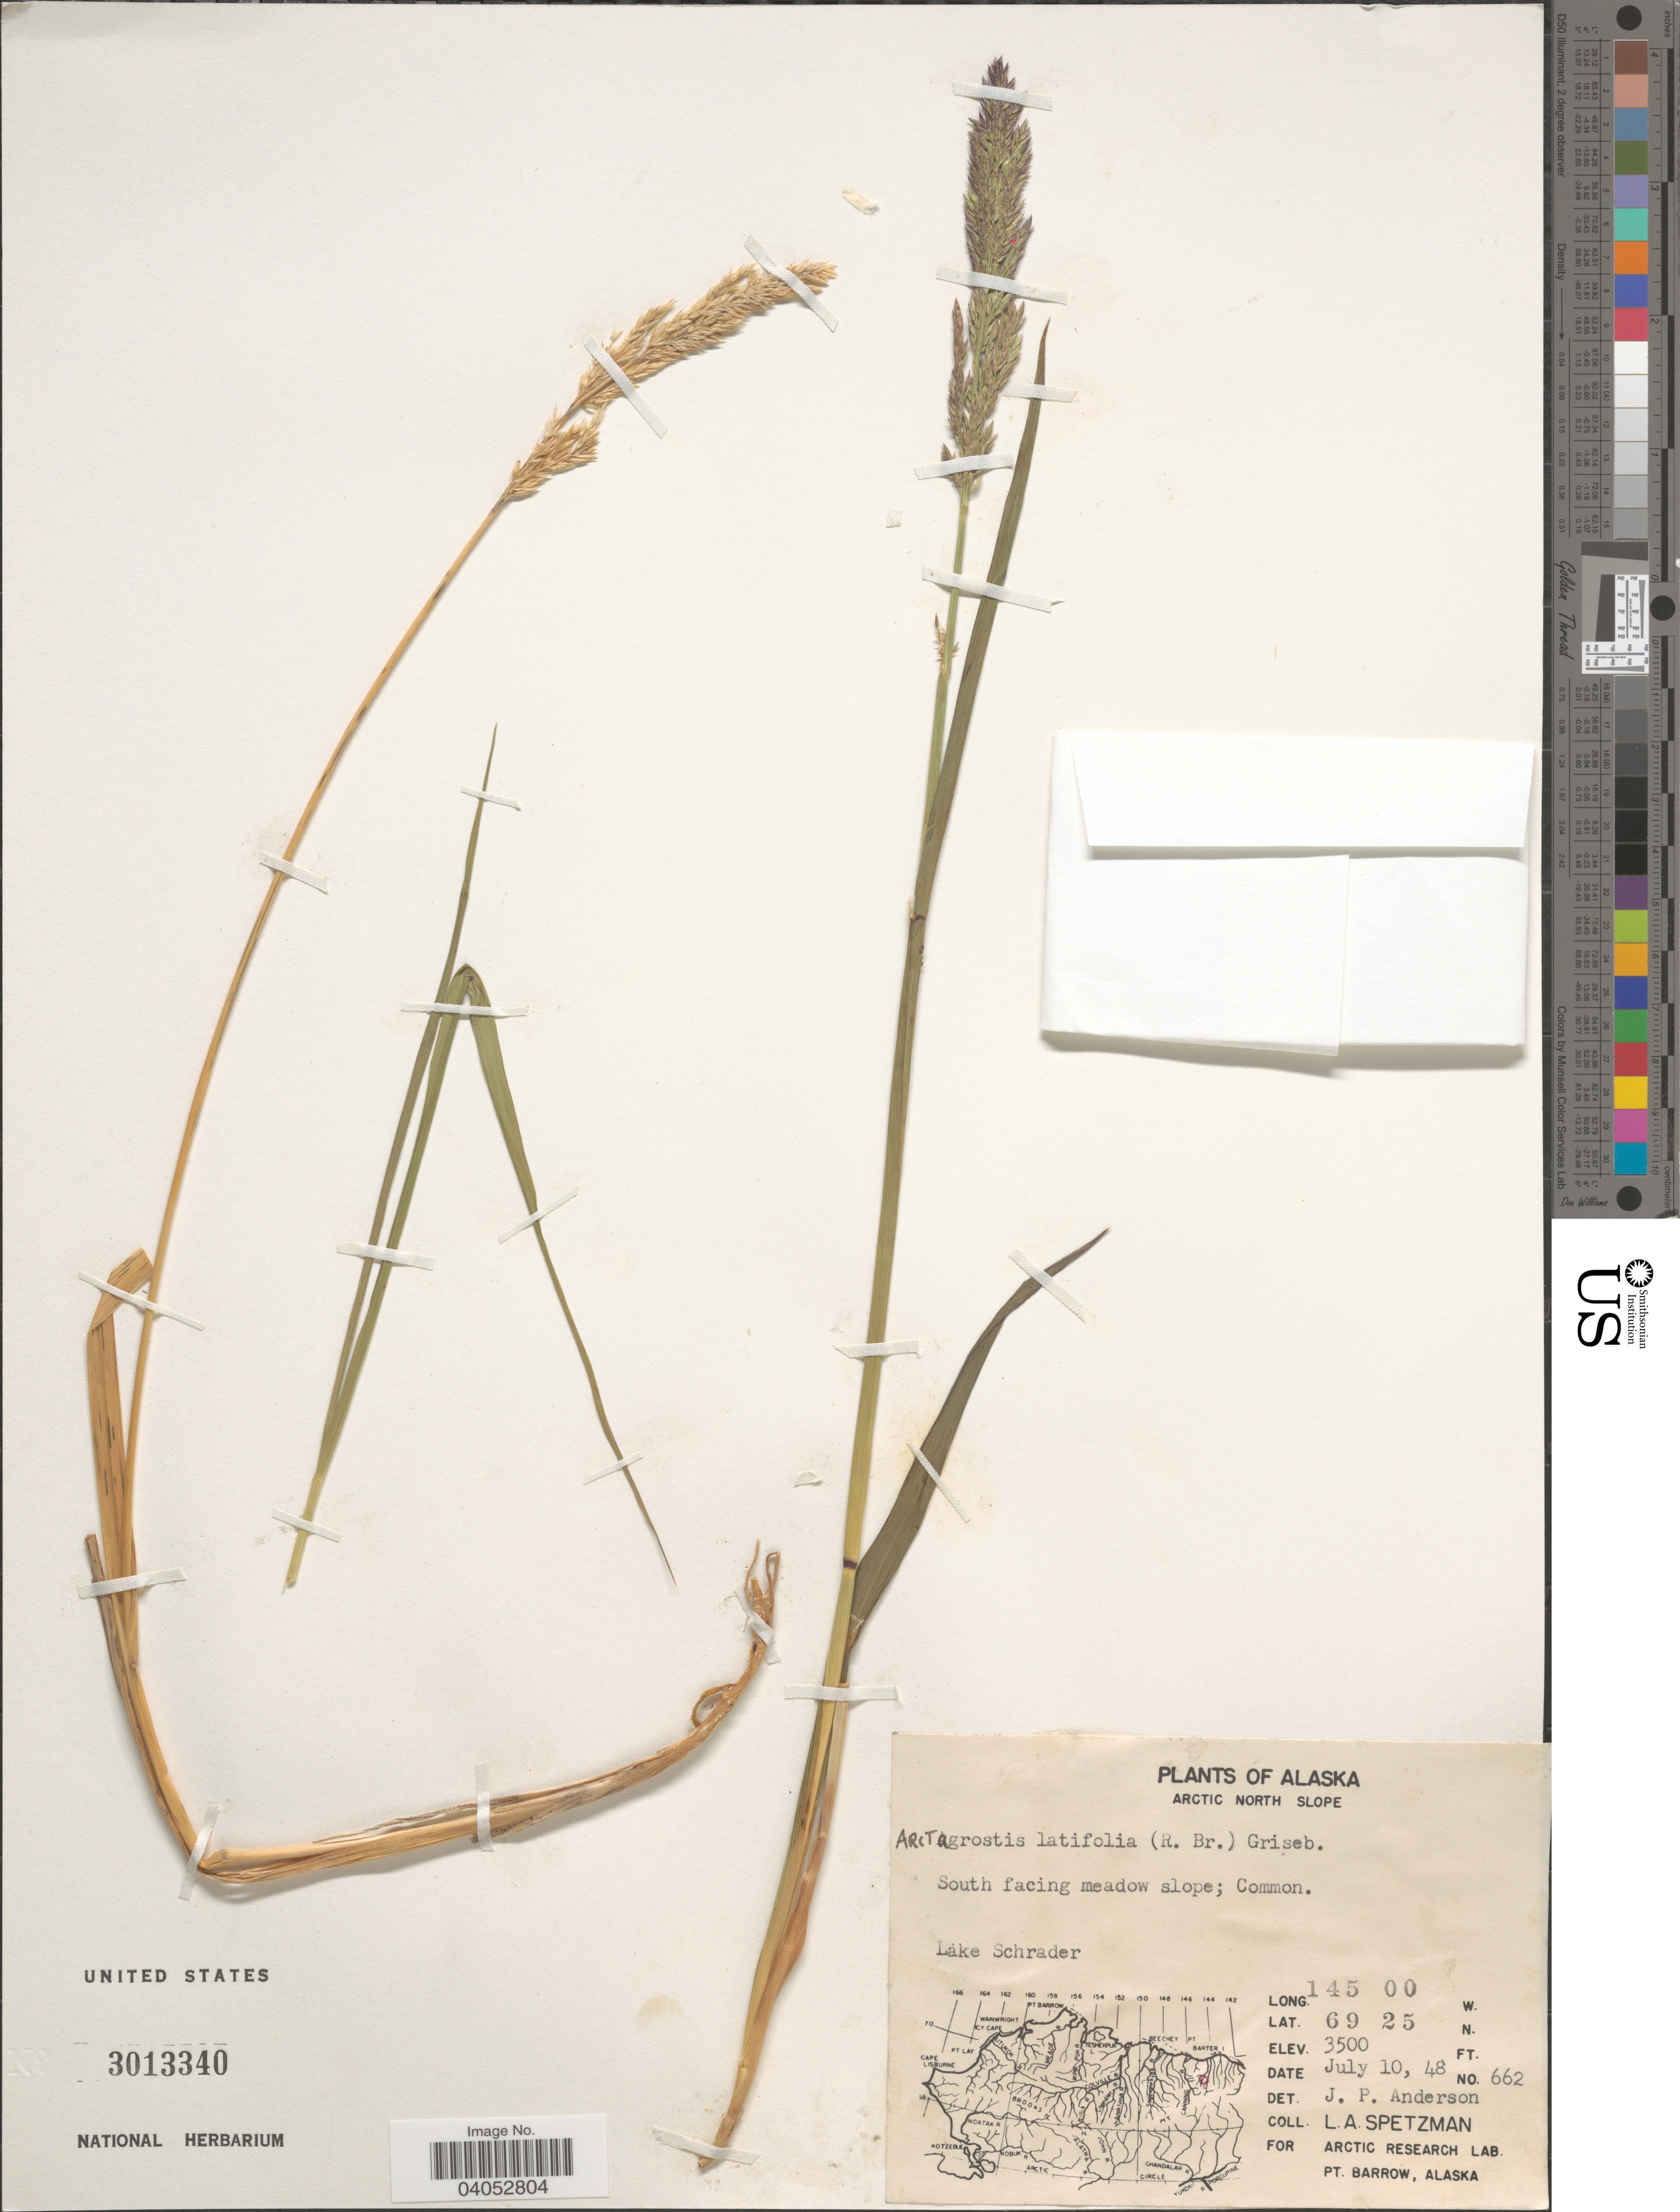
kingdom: Plantae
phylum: Tracheophyta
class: Liliopsida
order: Poales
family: Poaceae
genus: Arctagrostis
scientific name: Arctagrostis latifolia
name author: (R. Br.) Griseb.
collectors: L. Spetzman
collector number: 662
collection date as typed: Transcribed d/m/y: 10/7/48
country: United States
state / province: Alaska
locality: Arctic North Slope. Lake Schrader.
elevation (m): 1067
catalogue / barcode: US 3013340